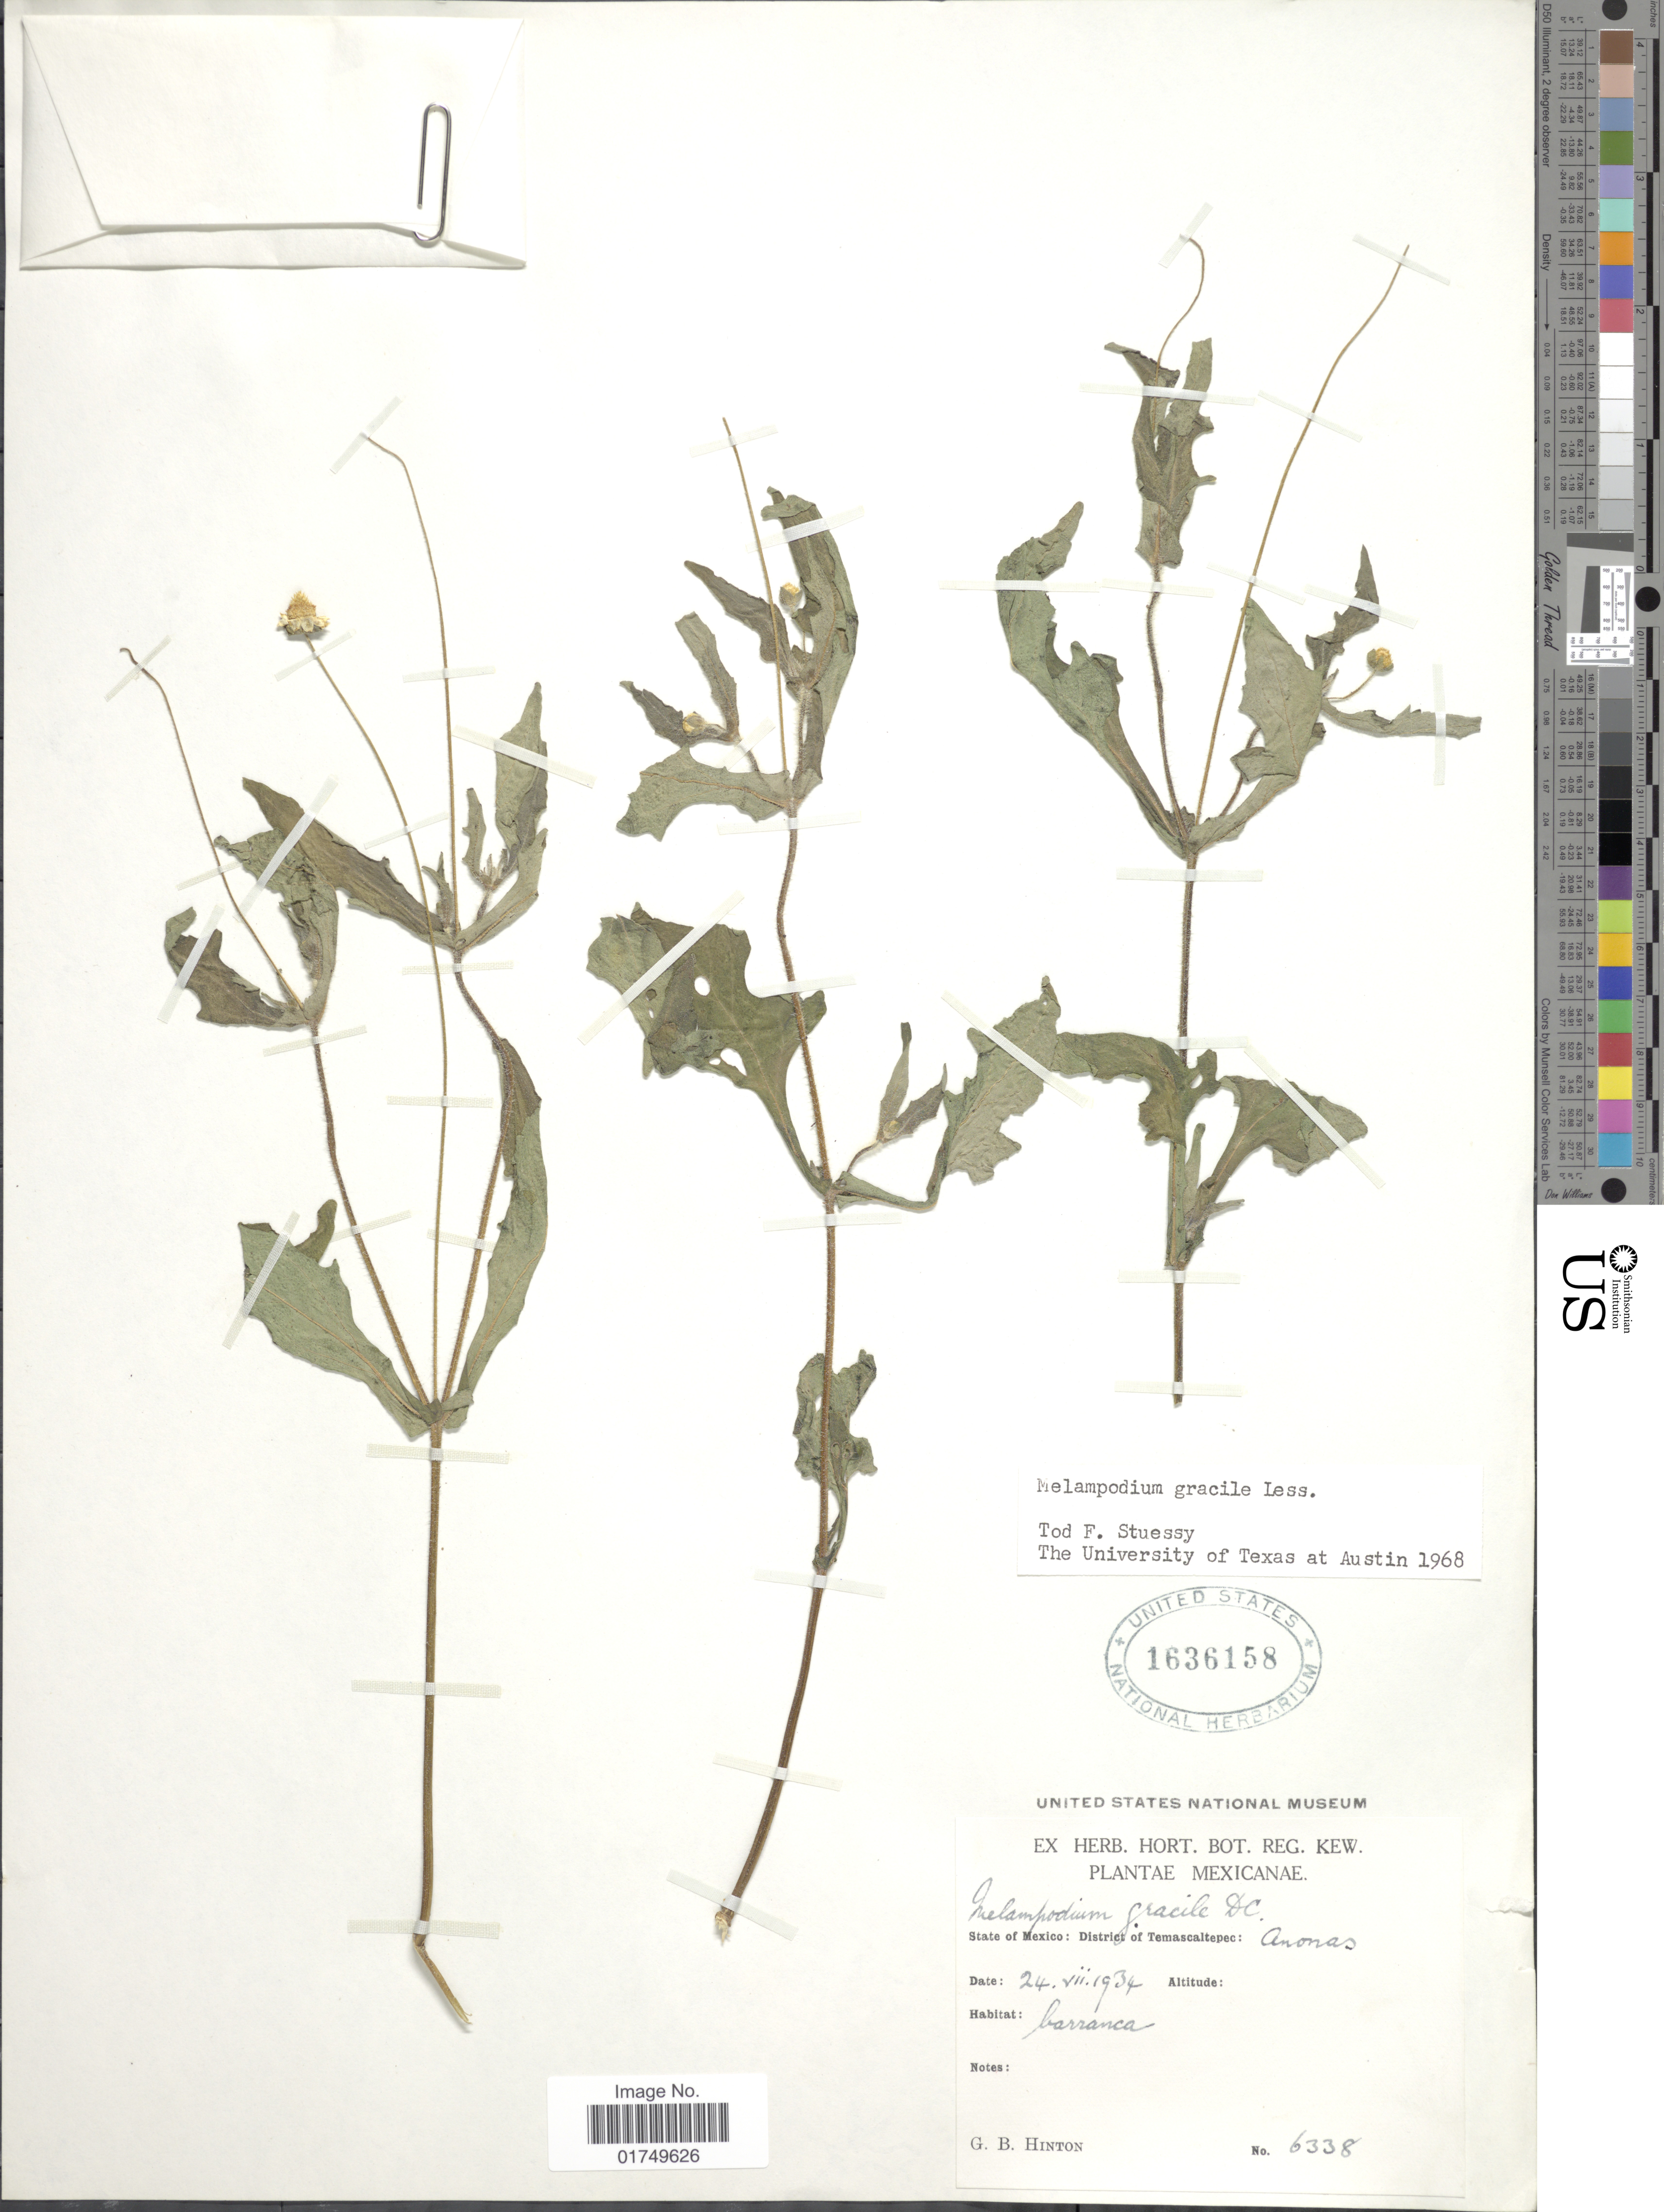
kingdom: Plantae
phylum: Tracheophyta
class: Magnoliopsida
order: Asterales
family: Asteraceae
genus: Melampodium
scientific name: Melampodium gracile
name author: Less.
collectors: G. B. Hinton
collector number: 6338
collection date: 1934-07-24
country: Mexico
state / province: México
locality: District of Temascaltepec: Anonas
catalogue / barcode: US 1636158